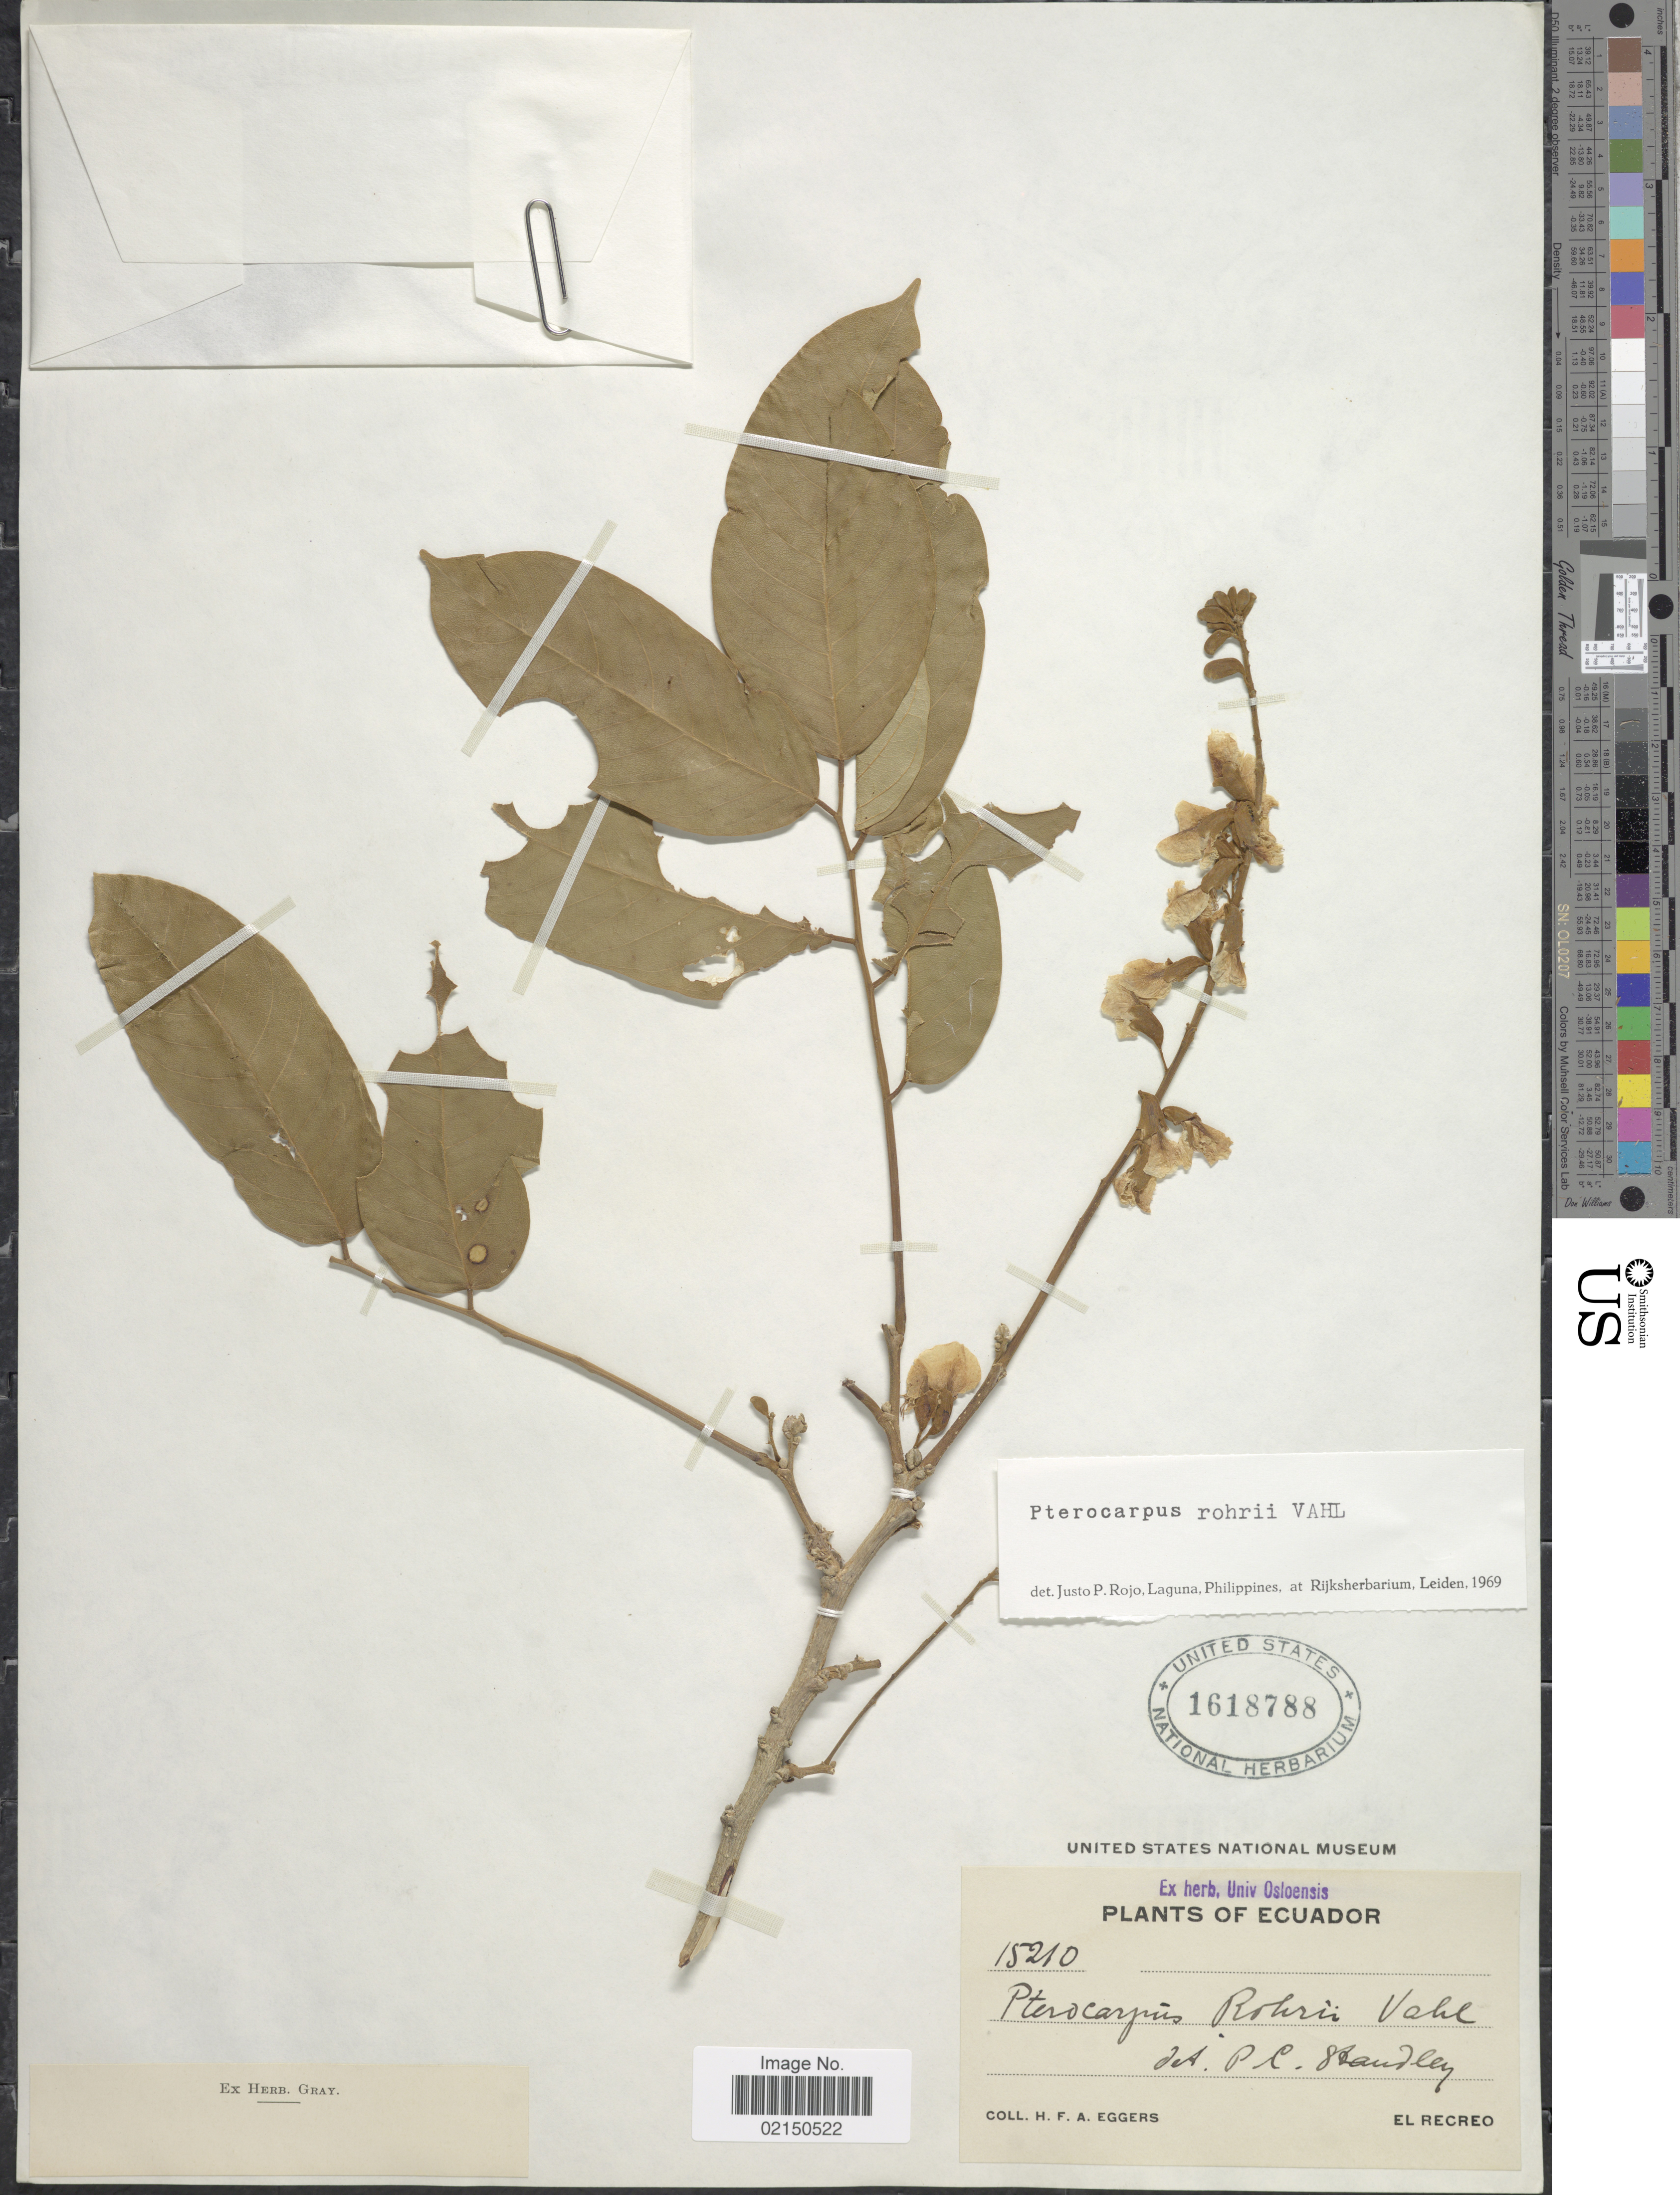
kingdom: Plantae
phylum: Tracheophyta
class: Magnoliopsida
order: Fabales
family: Fabaceae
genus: Pterocarpus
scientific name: Pterocarpus rohrii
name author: Vahl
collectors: H. F. A. von Eggers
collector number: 15210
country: Ecuador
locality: El Recreo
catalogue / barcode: US 1618788